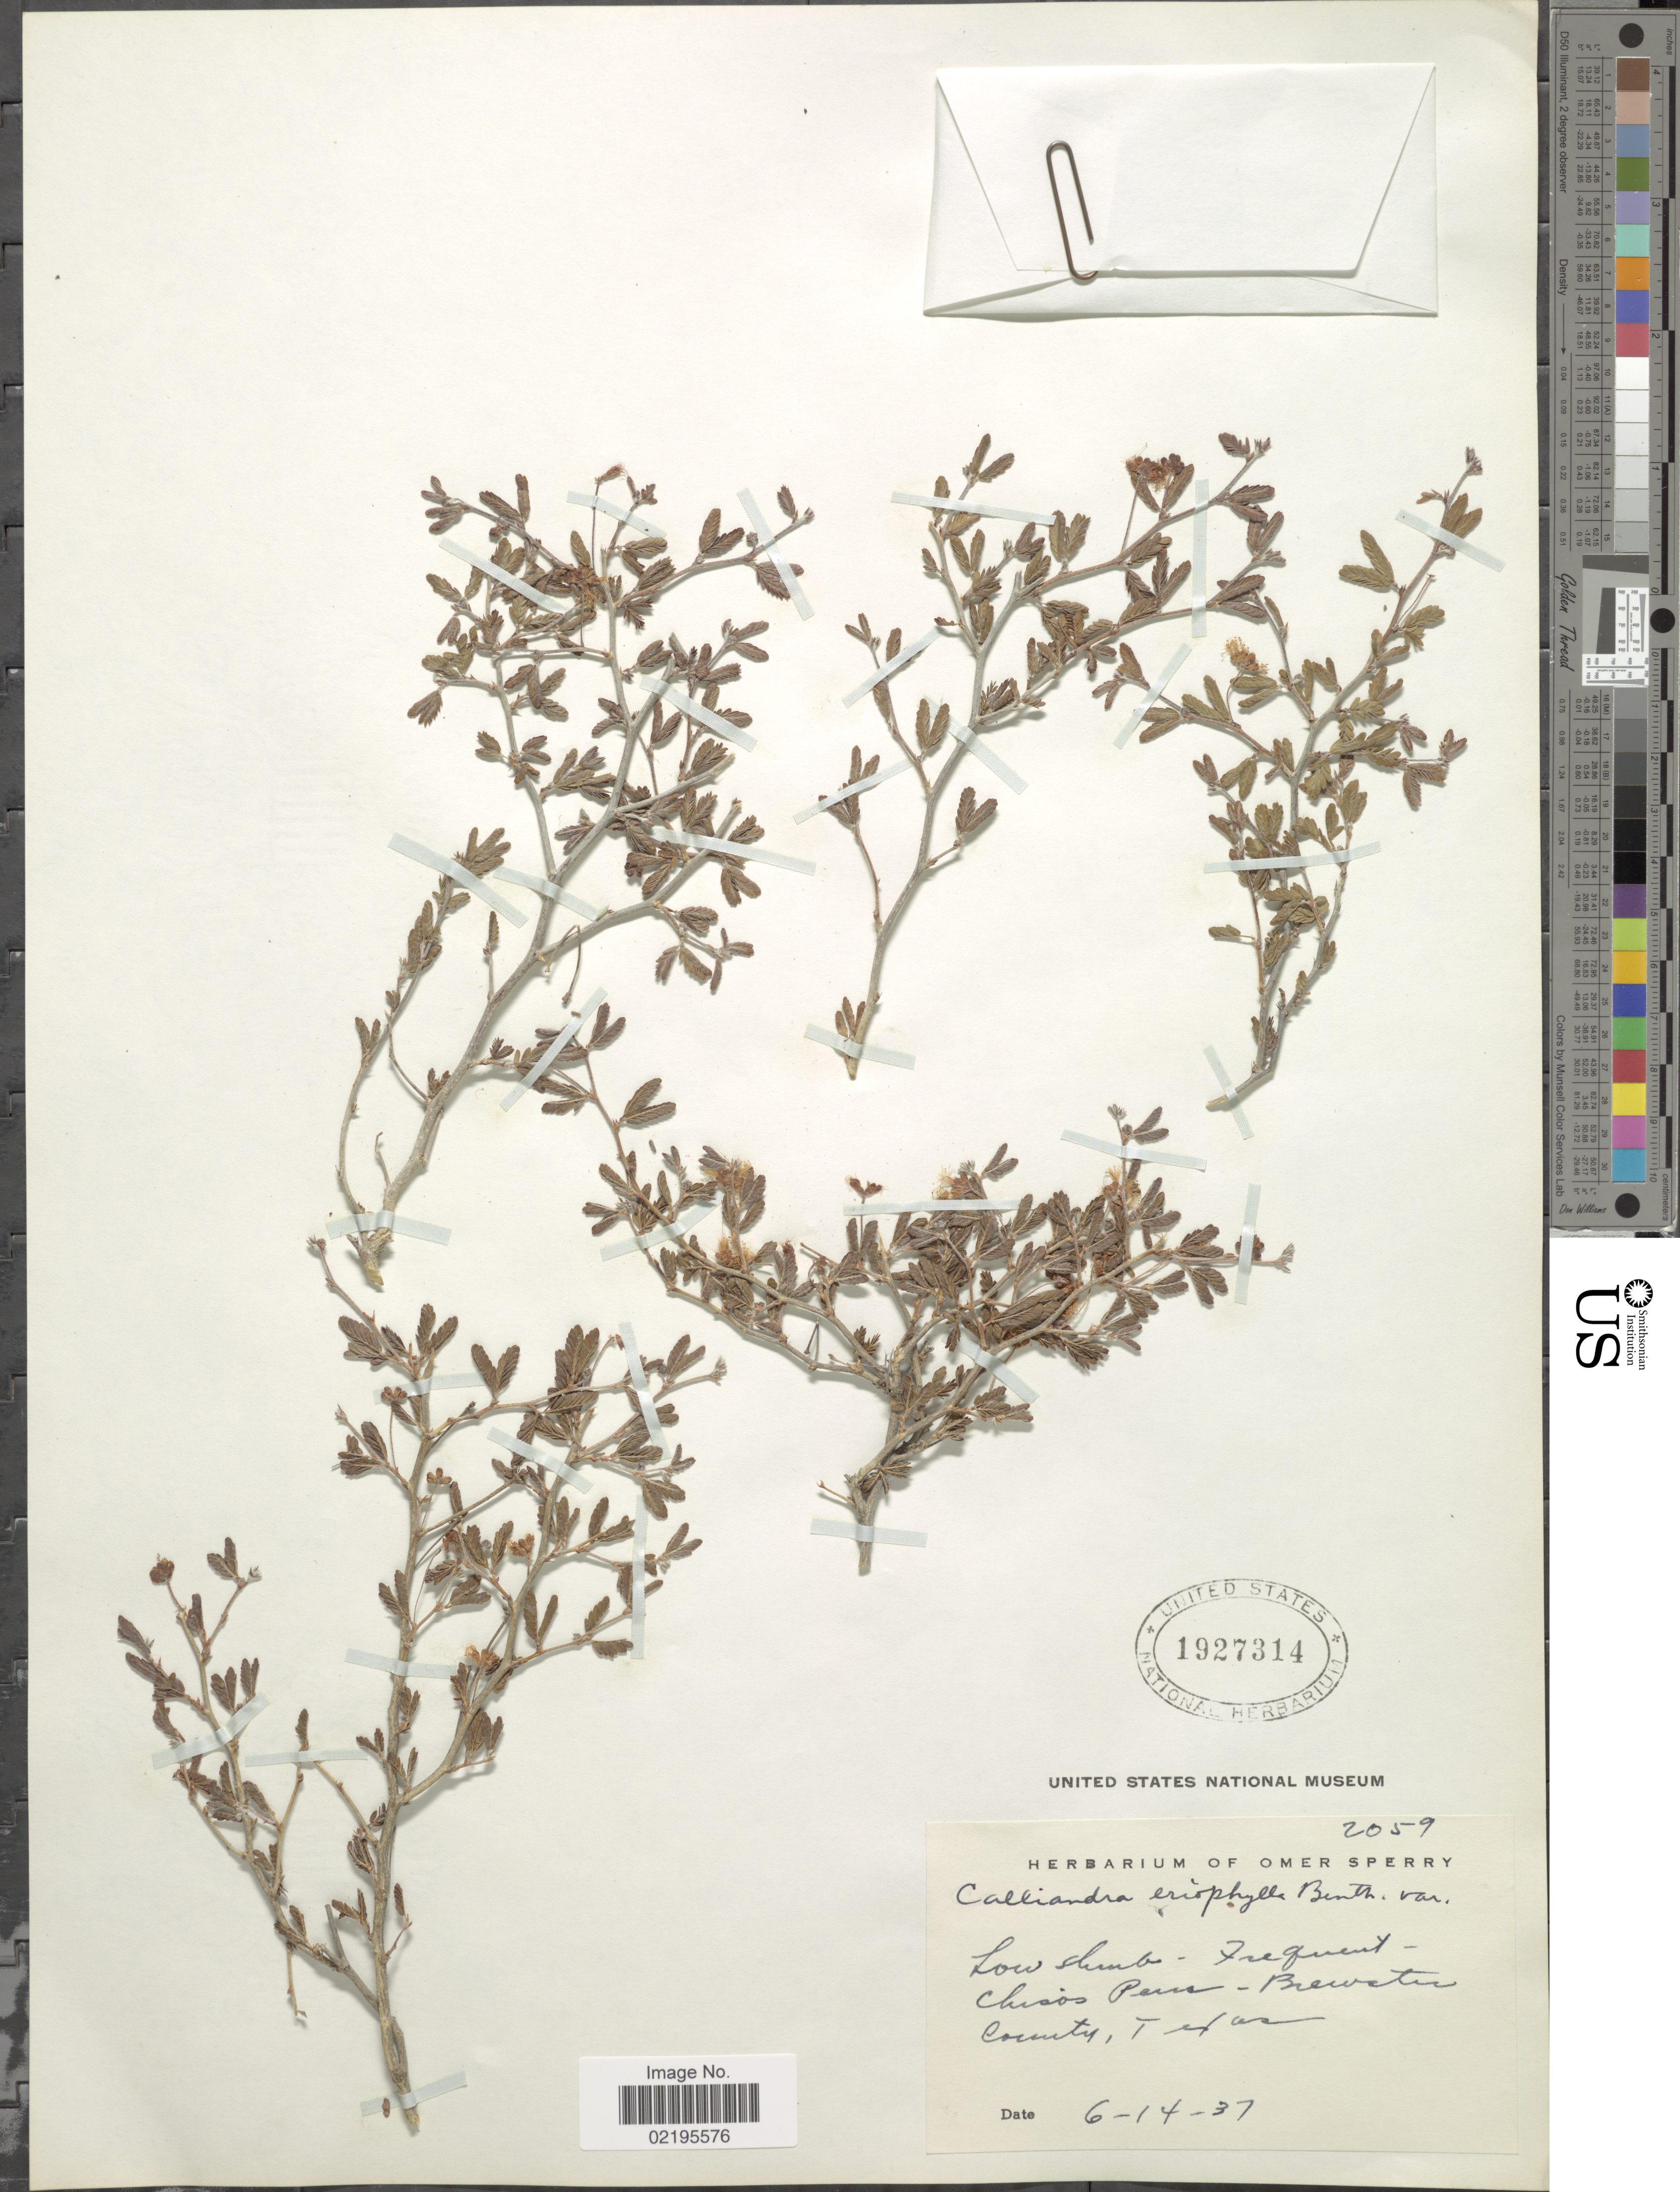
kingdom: Plantae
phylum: Tracheophyta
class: Magnoliopsida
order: Fabales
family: Fabaceae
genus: Calliandra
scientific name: Calliandra eriophylla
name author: Benth.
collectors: O. E. Sperry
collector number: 2059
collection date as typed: Transcribed d/m/y: 14/6/37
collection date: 1937-06-14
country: United States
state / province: Texas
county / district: Brewster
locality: Chisos Pecos - Brewster County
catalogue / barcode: US 1927314